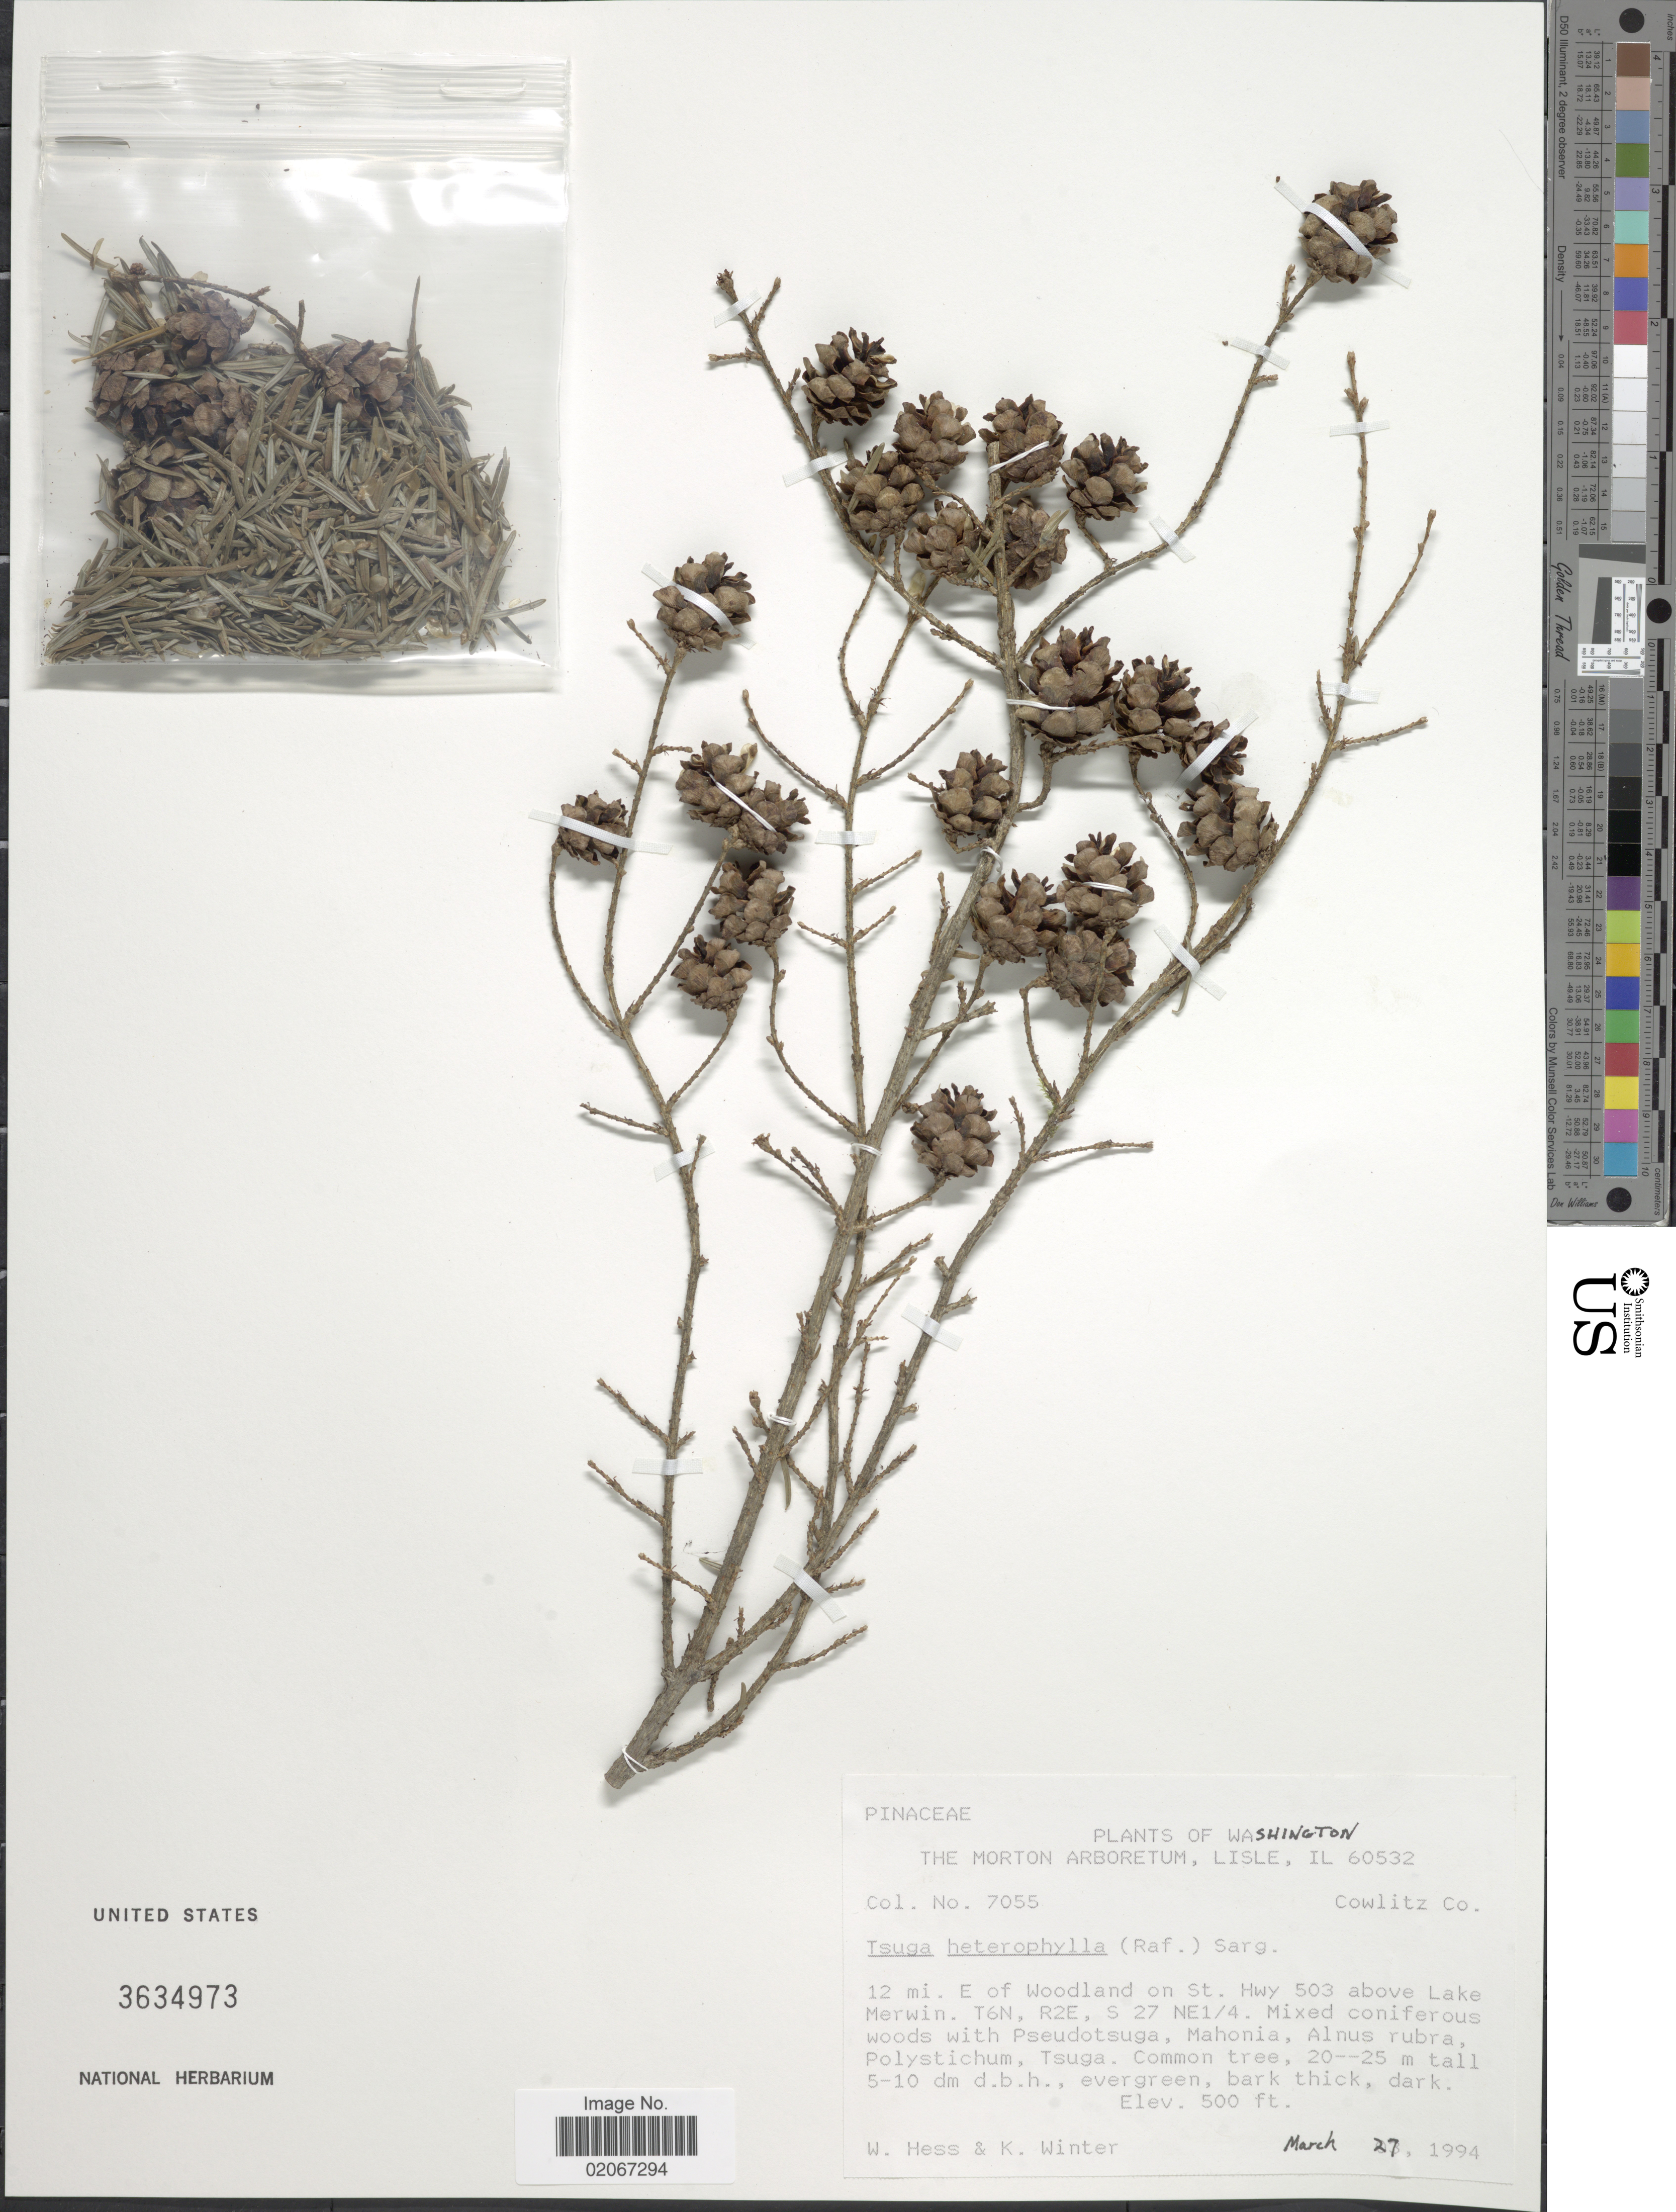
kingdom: Plantae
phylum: Tracheophyta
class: Pinopsida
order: Pinales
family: Pinaceae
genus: Tsuga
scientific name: Tsuga heterophylla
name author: (Raf.) Sarg.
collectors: W. Hess & K. Winter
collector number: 7055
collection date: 1994-03-27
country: United States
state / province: Washington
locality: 12 mi. E of Woodland on St. Hwy 503 above Lake Merwin. T6N, R2E, S 27 NE1/4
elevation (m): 152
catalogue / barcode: US 3634973